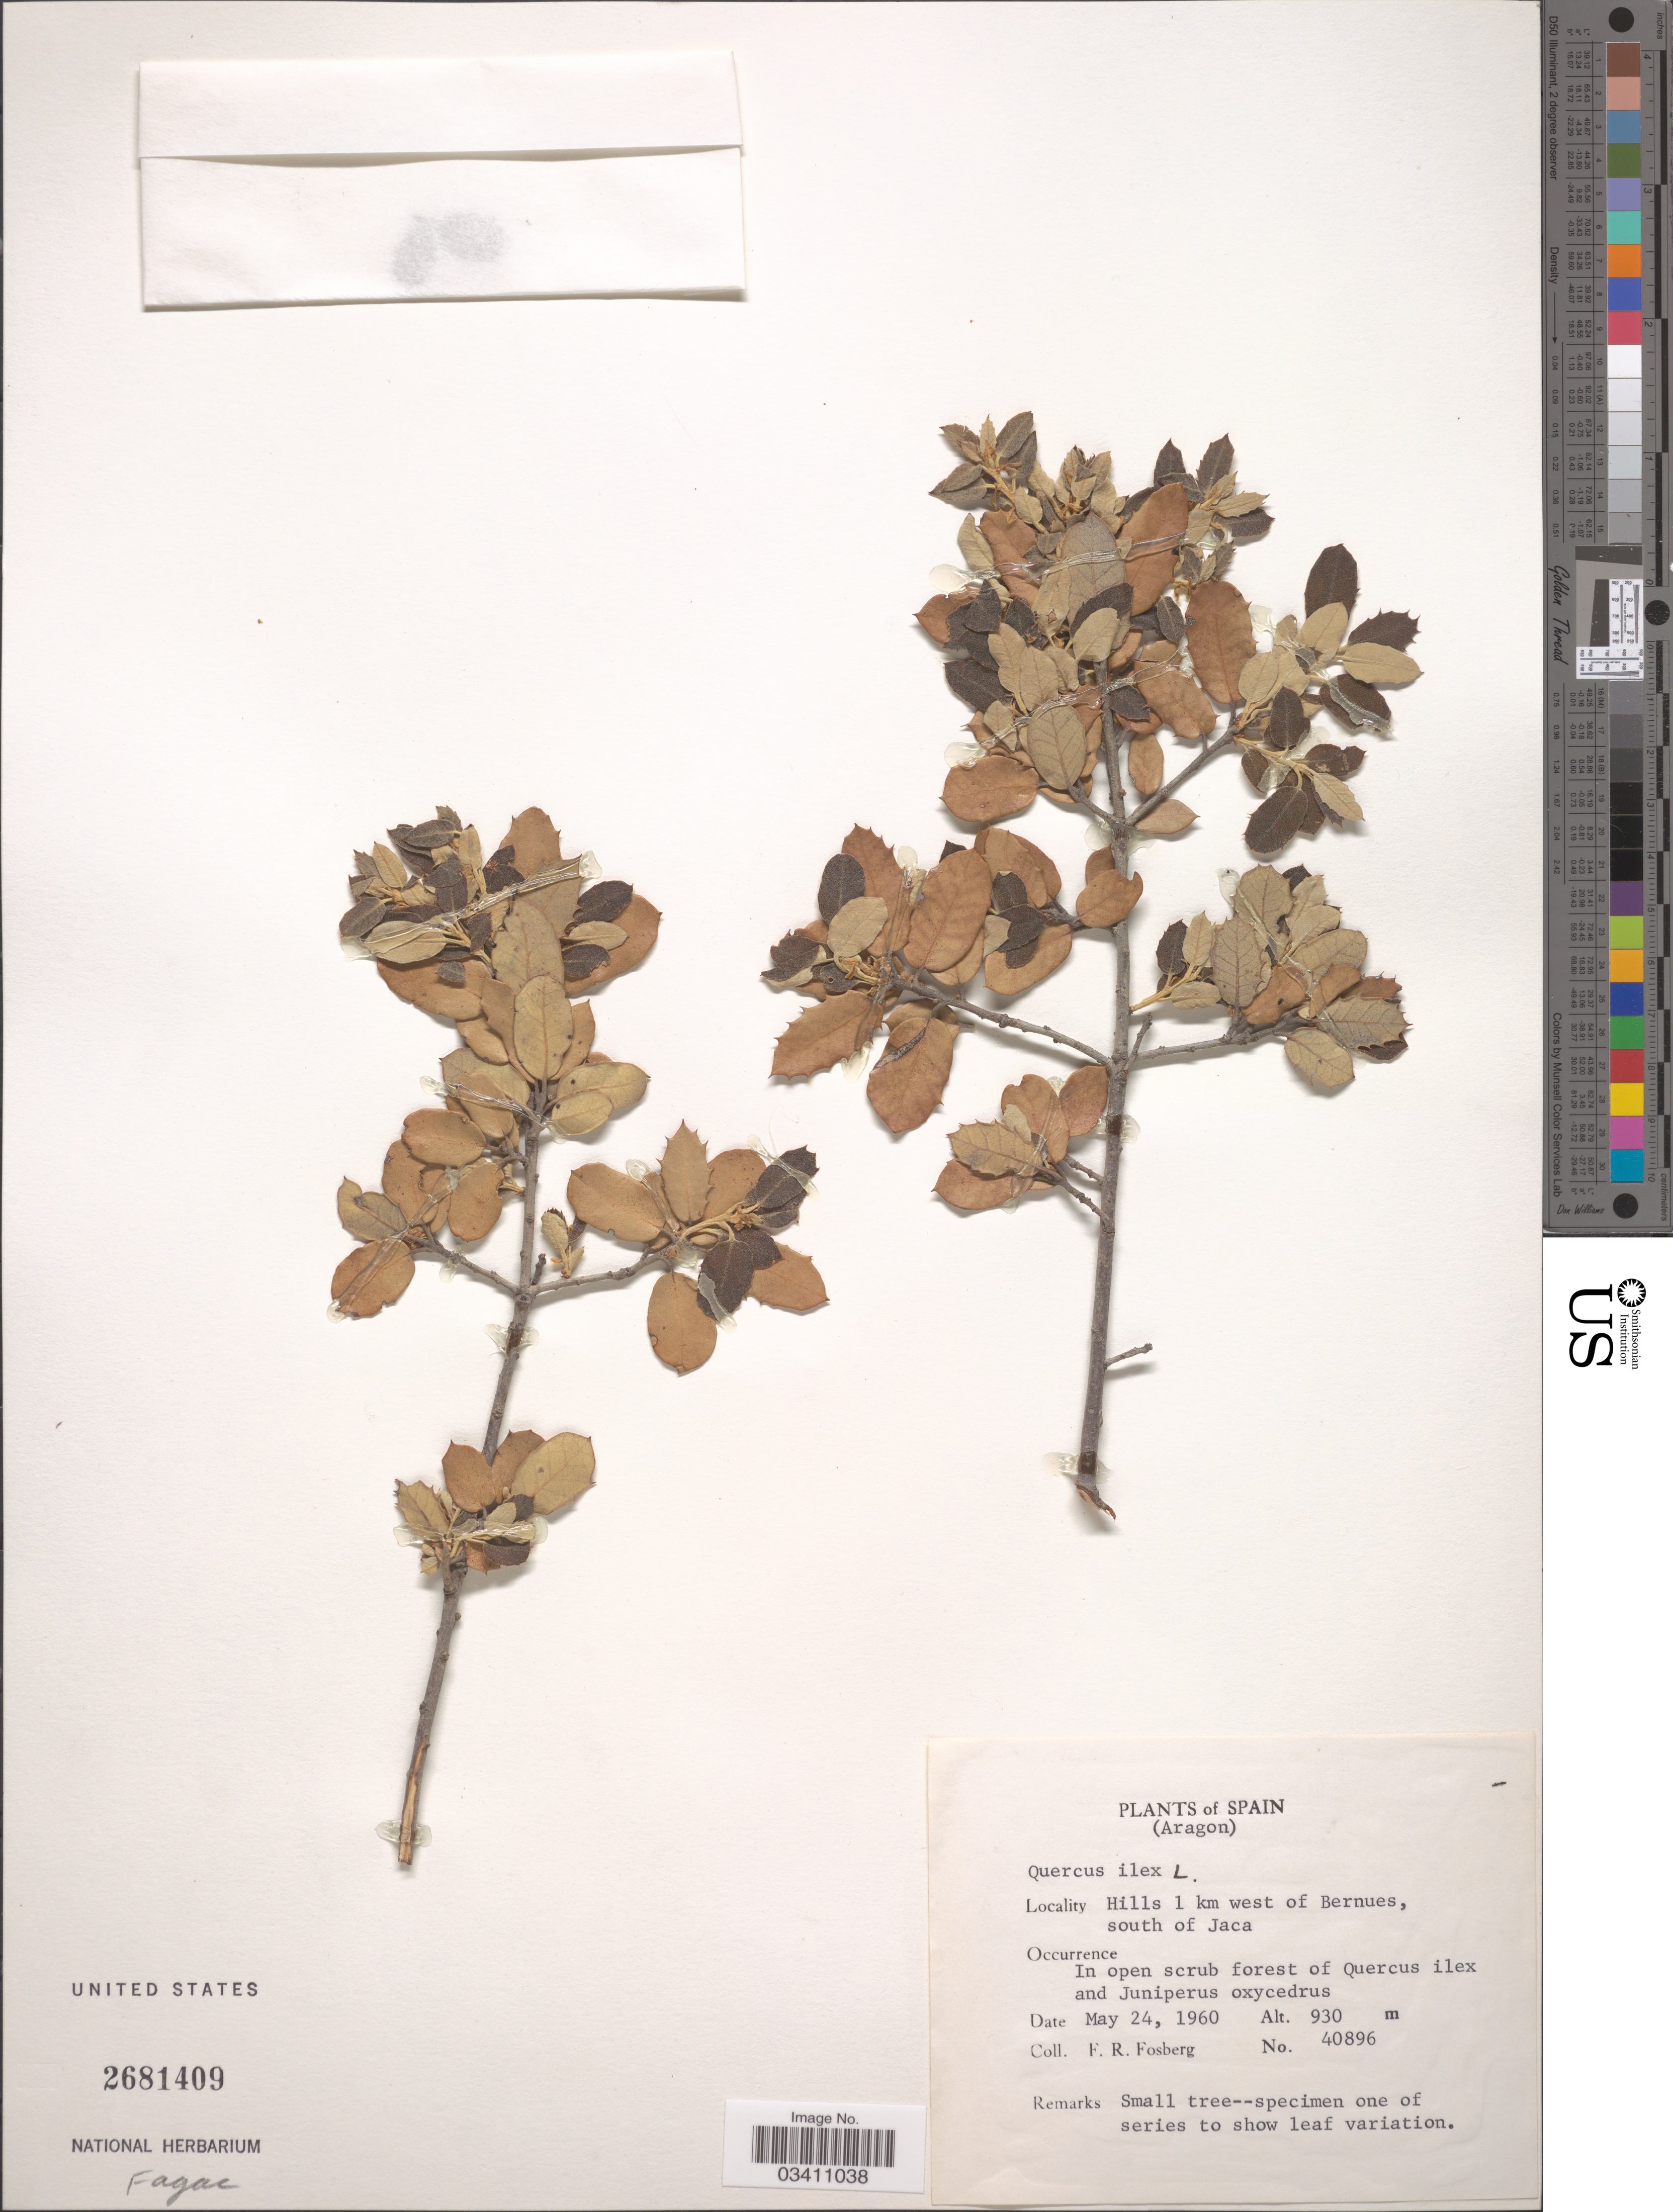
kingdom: Plantae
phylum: Tracheophyta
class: Magnoliopsida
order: Fagales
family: Fagaceae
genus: Quercus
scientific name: Quercus ilex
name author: Lour.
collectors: F. R. Fosberg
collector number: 40896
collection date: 1960-05-24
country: Spain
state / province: Aragón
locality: Hills 1 km west of Bernues, south of Jaca.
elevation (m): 930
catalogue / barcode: US 2681409